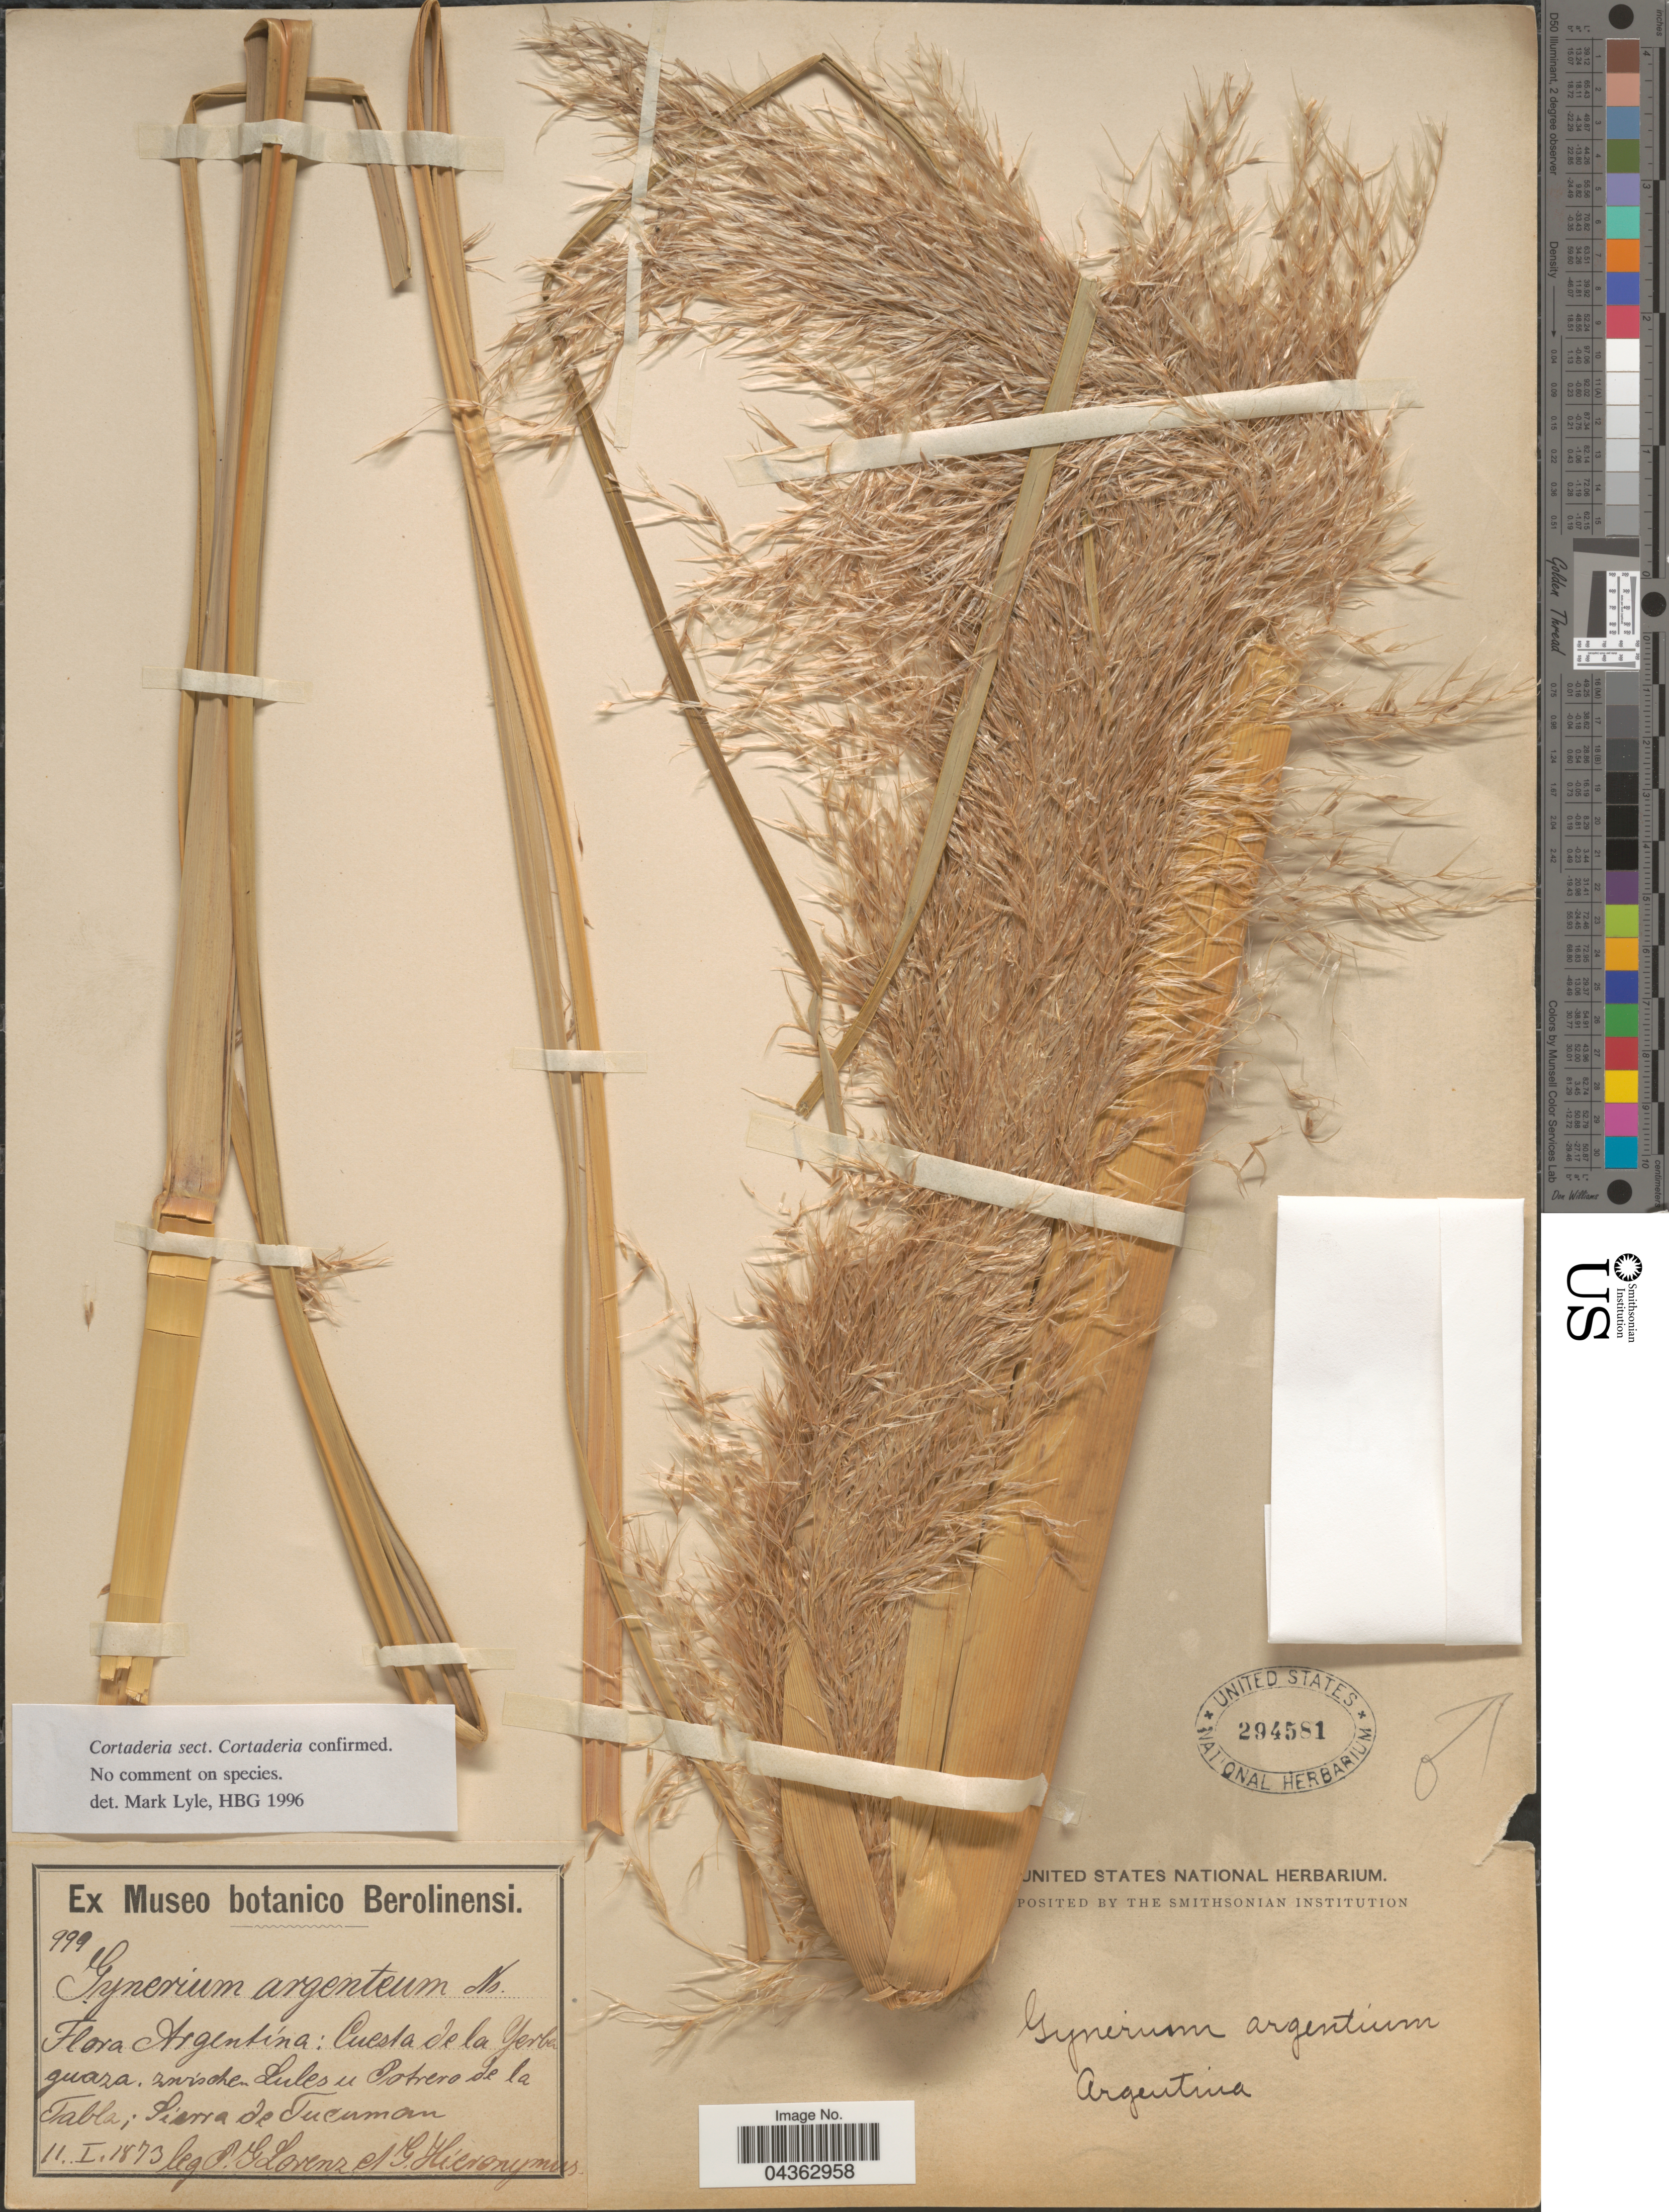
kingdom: Plantae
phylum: Tracheophyta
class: Liliopsida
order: Poales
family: Poaceae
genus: Cortaderia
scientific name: Cortaderia sp.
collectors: P. Lorenz & G. H. Hieronymus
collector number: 999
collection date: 1873-01-11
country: Argentina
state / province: Tucuman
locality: Cuesta de la Yerbaguaza. zwischen Lules u Potrero de la Tabla; Sierra de Tucuman.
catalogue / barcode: US 294581